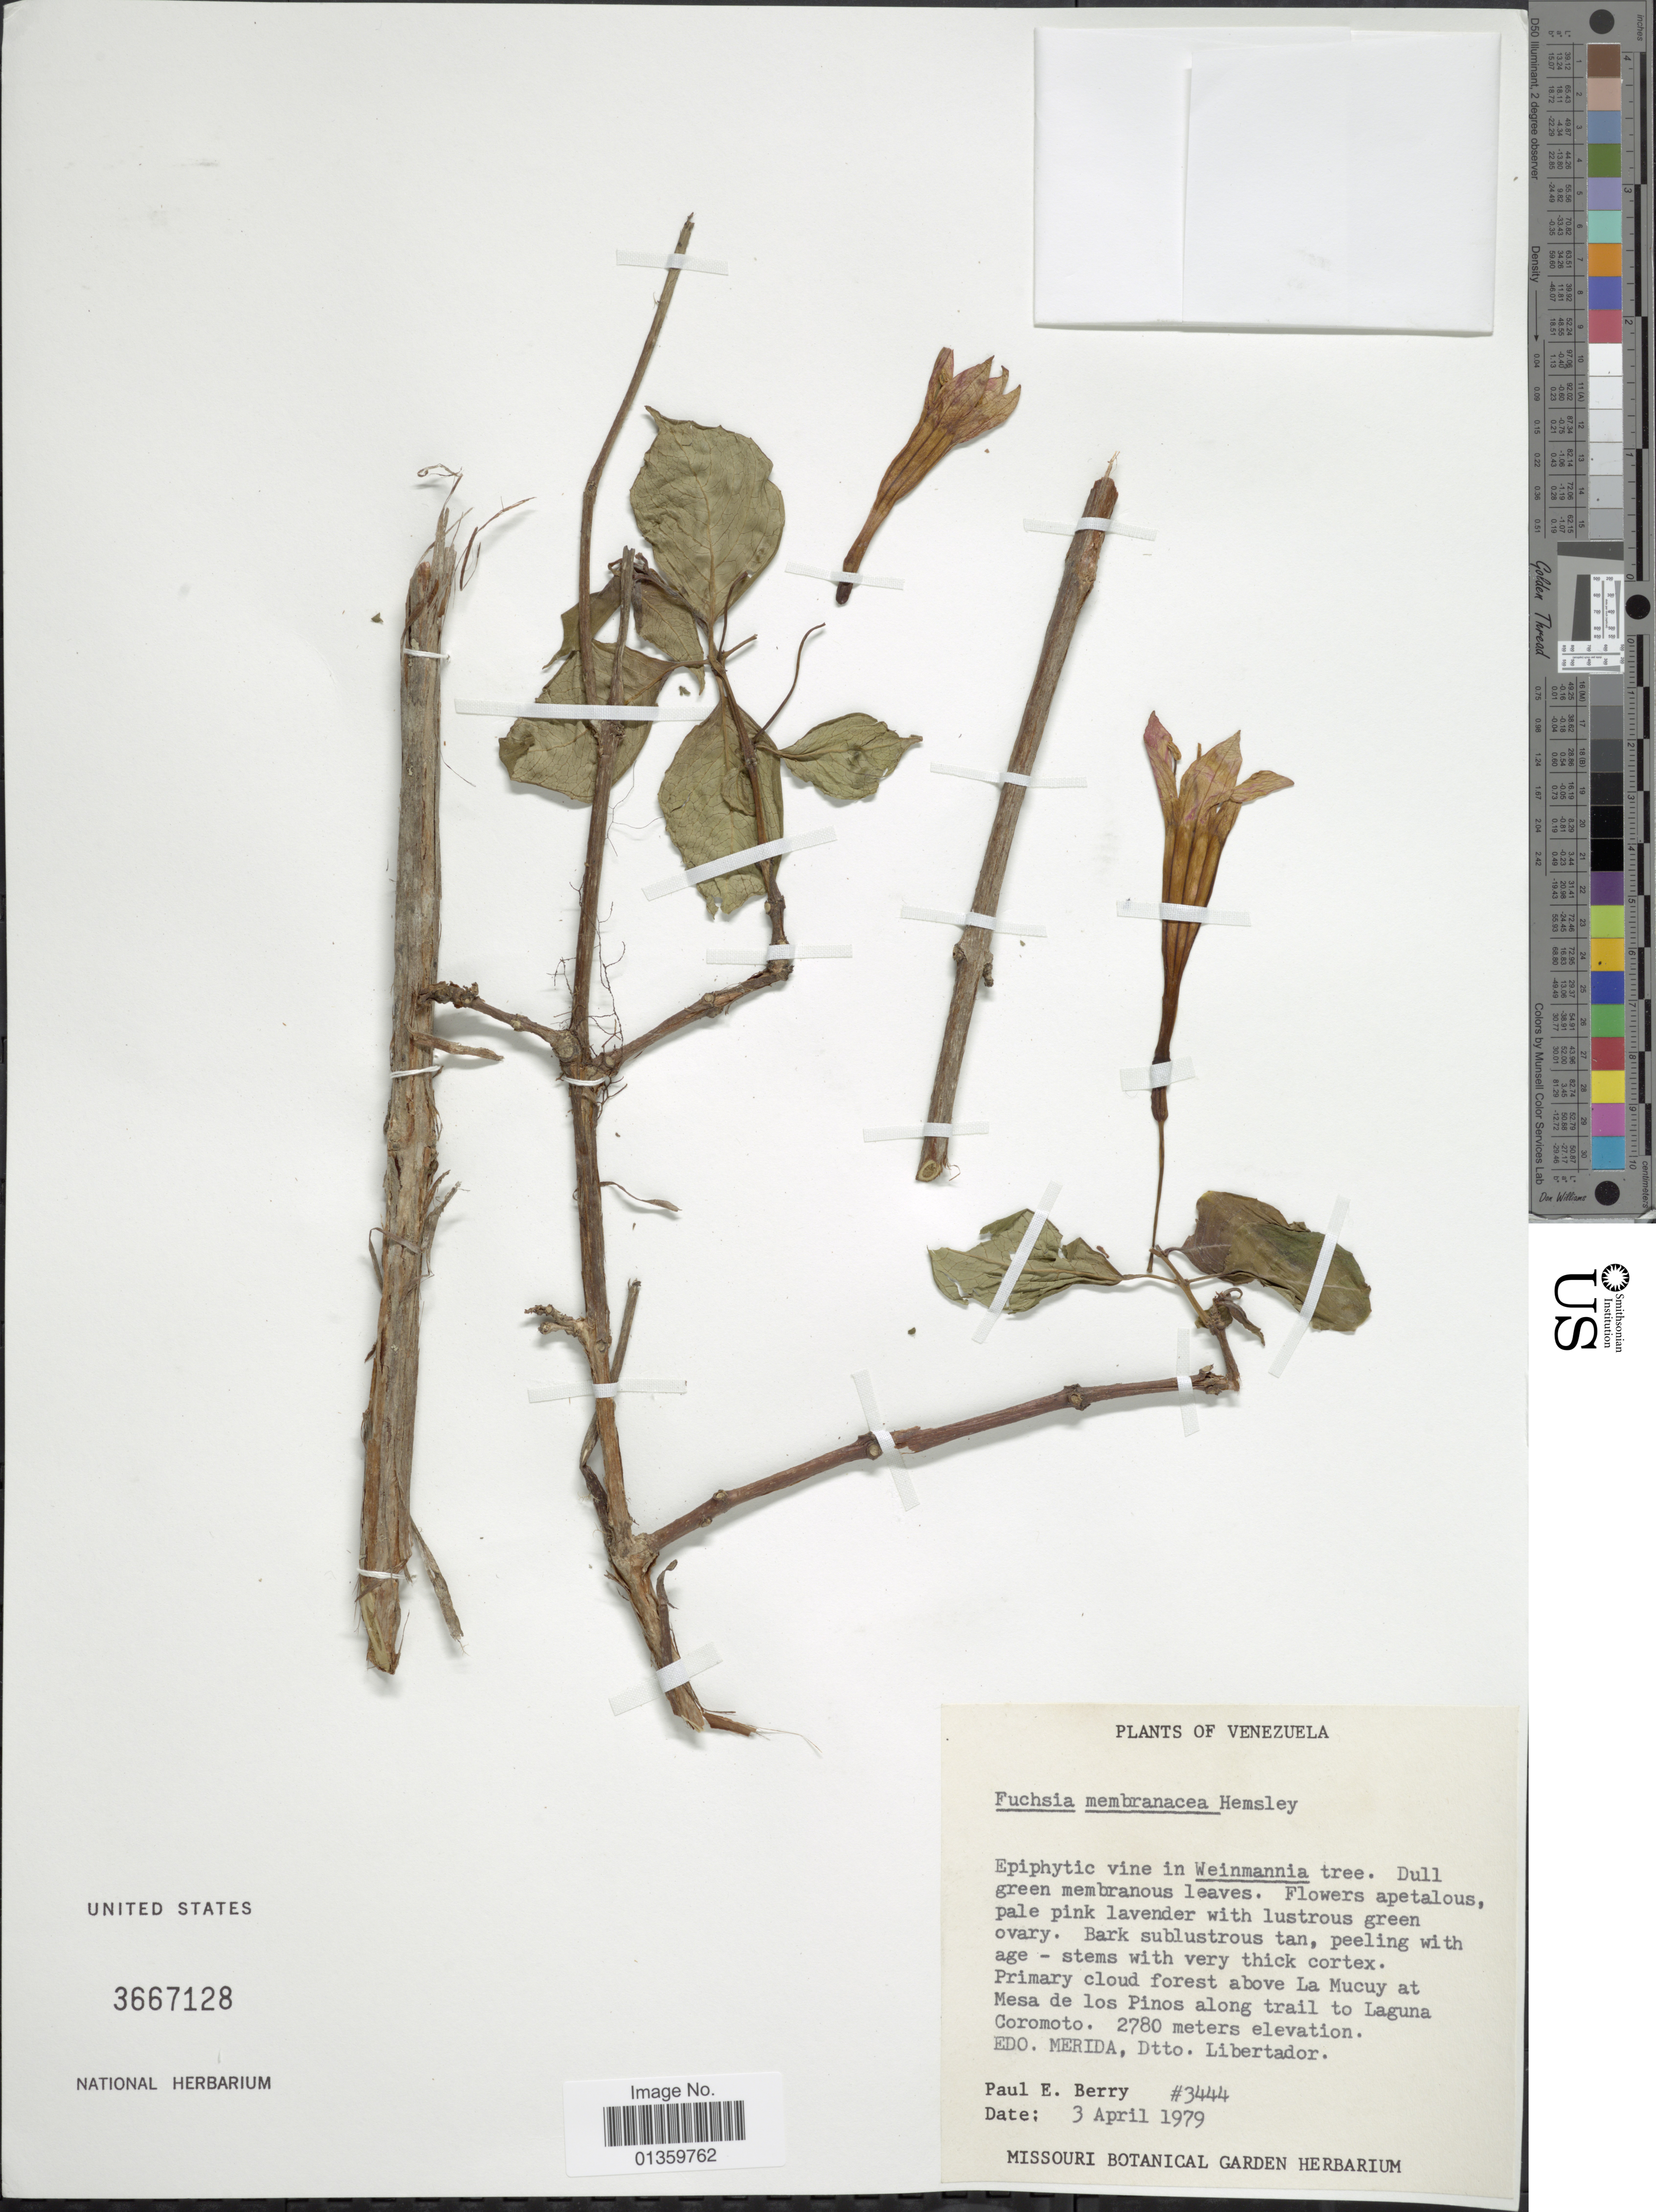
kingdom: Plantae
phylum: Tracheophyta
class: Magnoliopsida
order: Myrtales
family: Onagraceae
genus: Fuchsia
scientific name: Fuchsia membranacea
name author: Hemsl.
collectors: P. E. Berry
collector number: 3444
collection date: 1979-04-03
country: Venezuela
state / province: Mérida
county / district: Libertador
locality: Primary cloud forest above La Mucuy at Mesa de los Pinos along trail to Laguna Coromoto.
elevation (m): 2780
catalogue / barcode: US 3667128